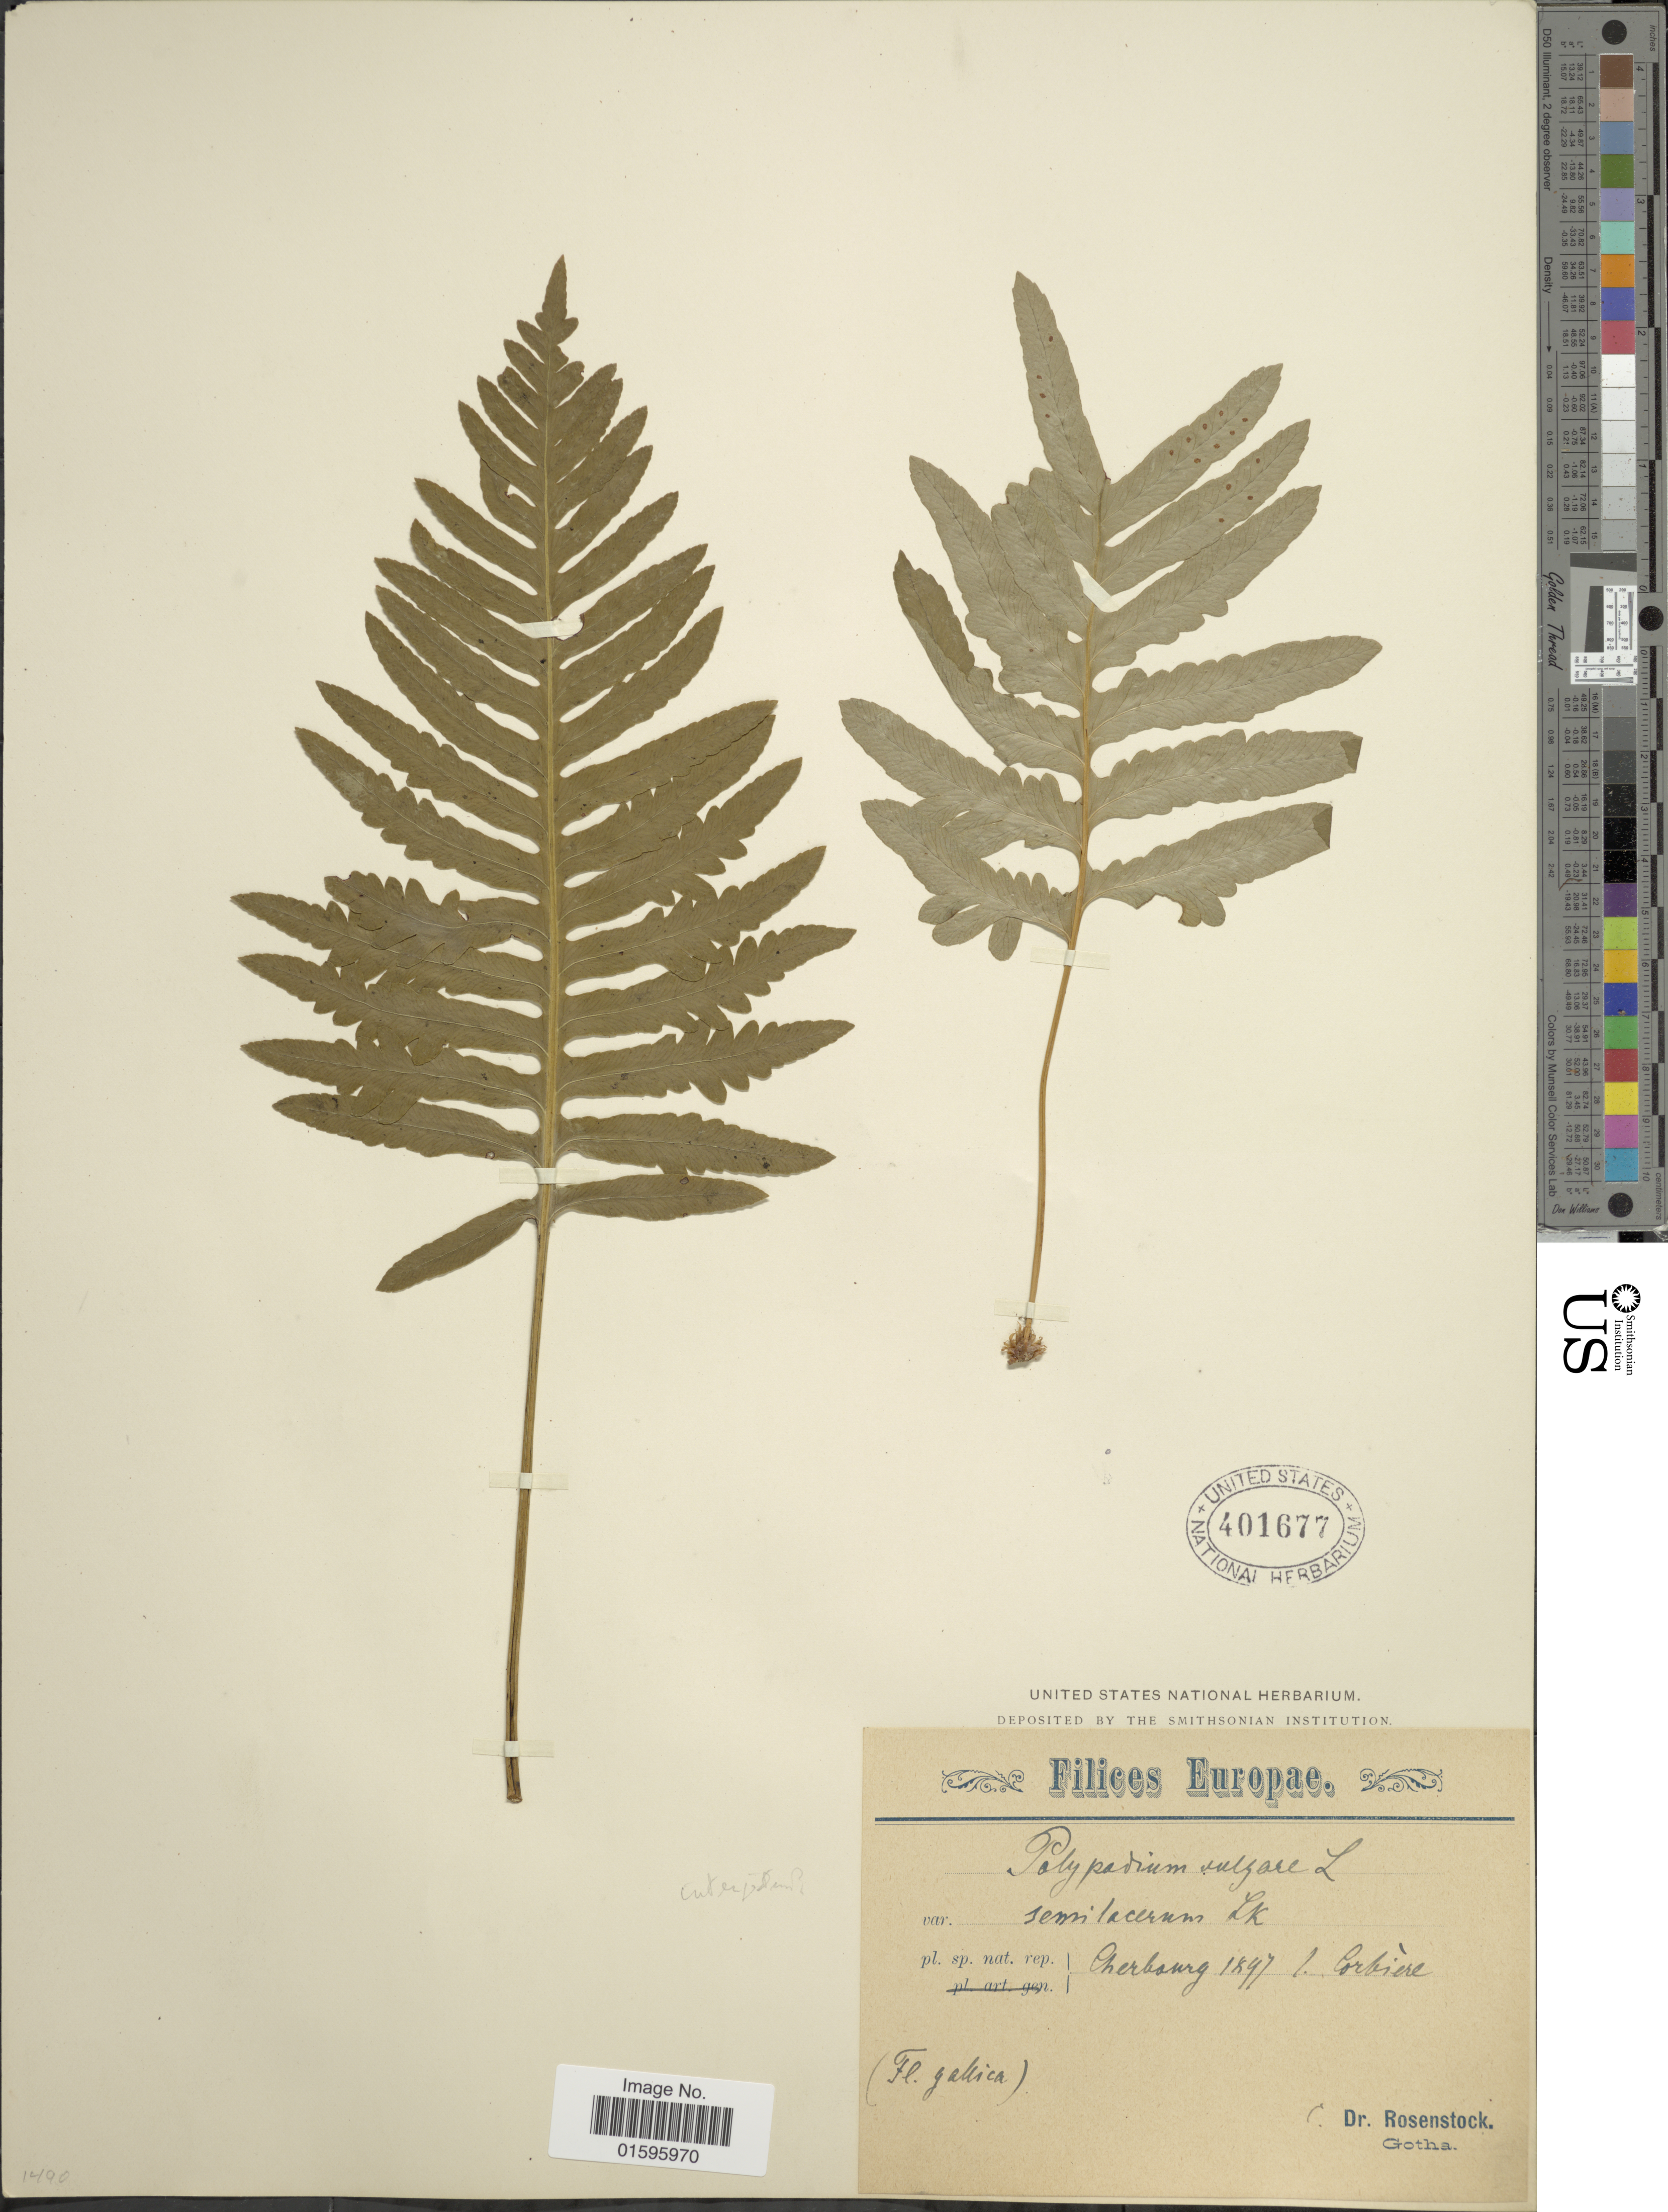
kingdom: Plantae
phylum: Tracheophyta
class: Polypodiopsida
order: Polypodiales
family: Polypodiaceae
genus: Polypodium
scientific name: Polypodium vulgare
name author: L.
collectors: L. Corbière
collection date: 1897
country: France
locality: Europae, Cherbourg [interpreted]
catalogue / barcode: US 401677